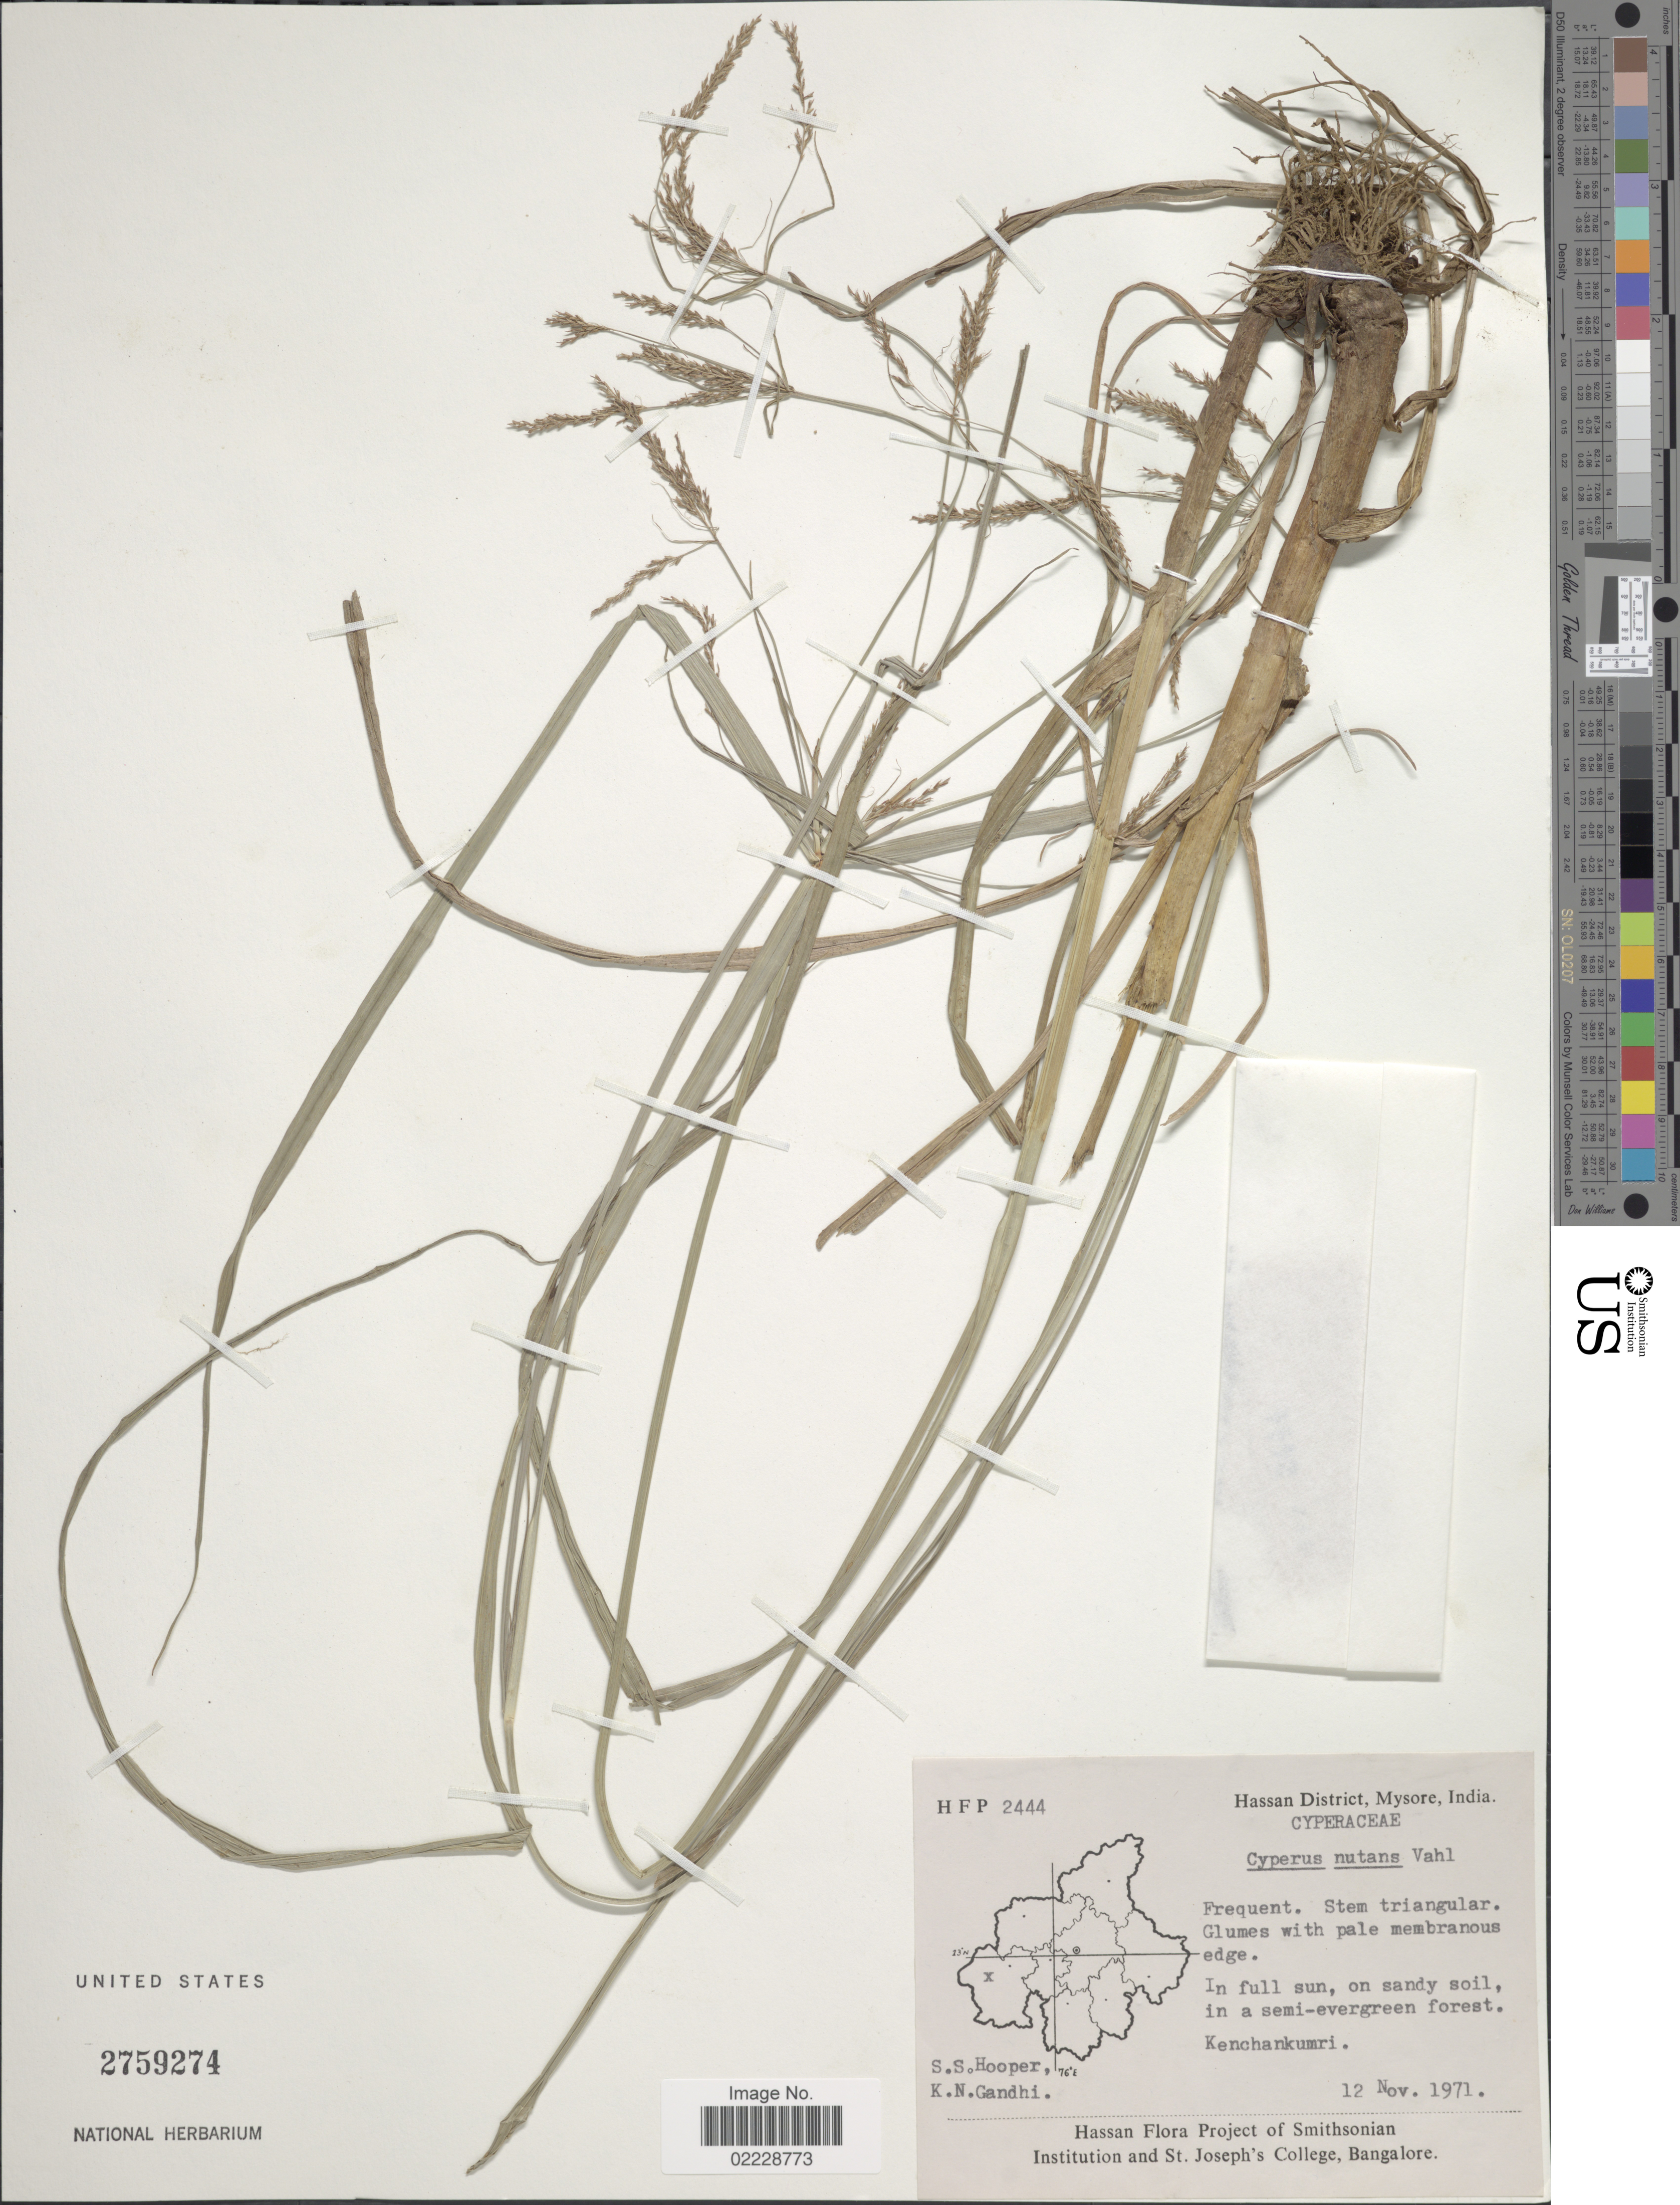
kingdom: Plantae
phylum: Tracheophyta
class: Liliopsida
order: Poales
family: Cyperaceae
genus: Cyperus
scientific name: Cyperus nutans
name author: Vahl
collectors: S. S. Hooper & K. N. Gandhi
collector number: HFP 2444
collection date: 1971-11-12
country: India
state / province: Karnataka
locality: Hassan District, Mysore, Kenchankumri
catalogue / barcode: US 2759274